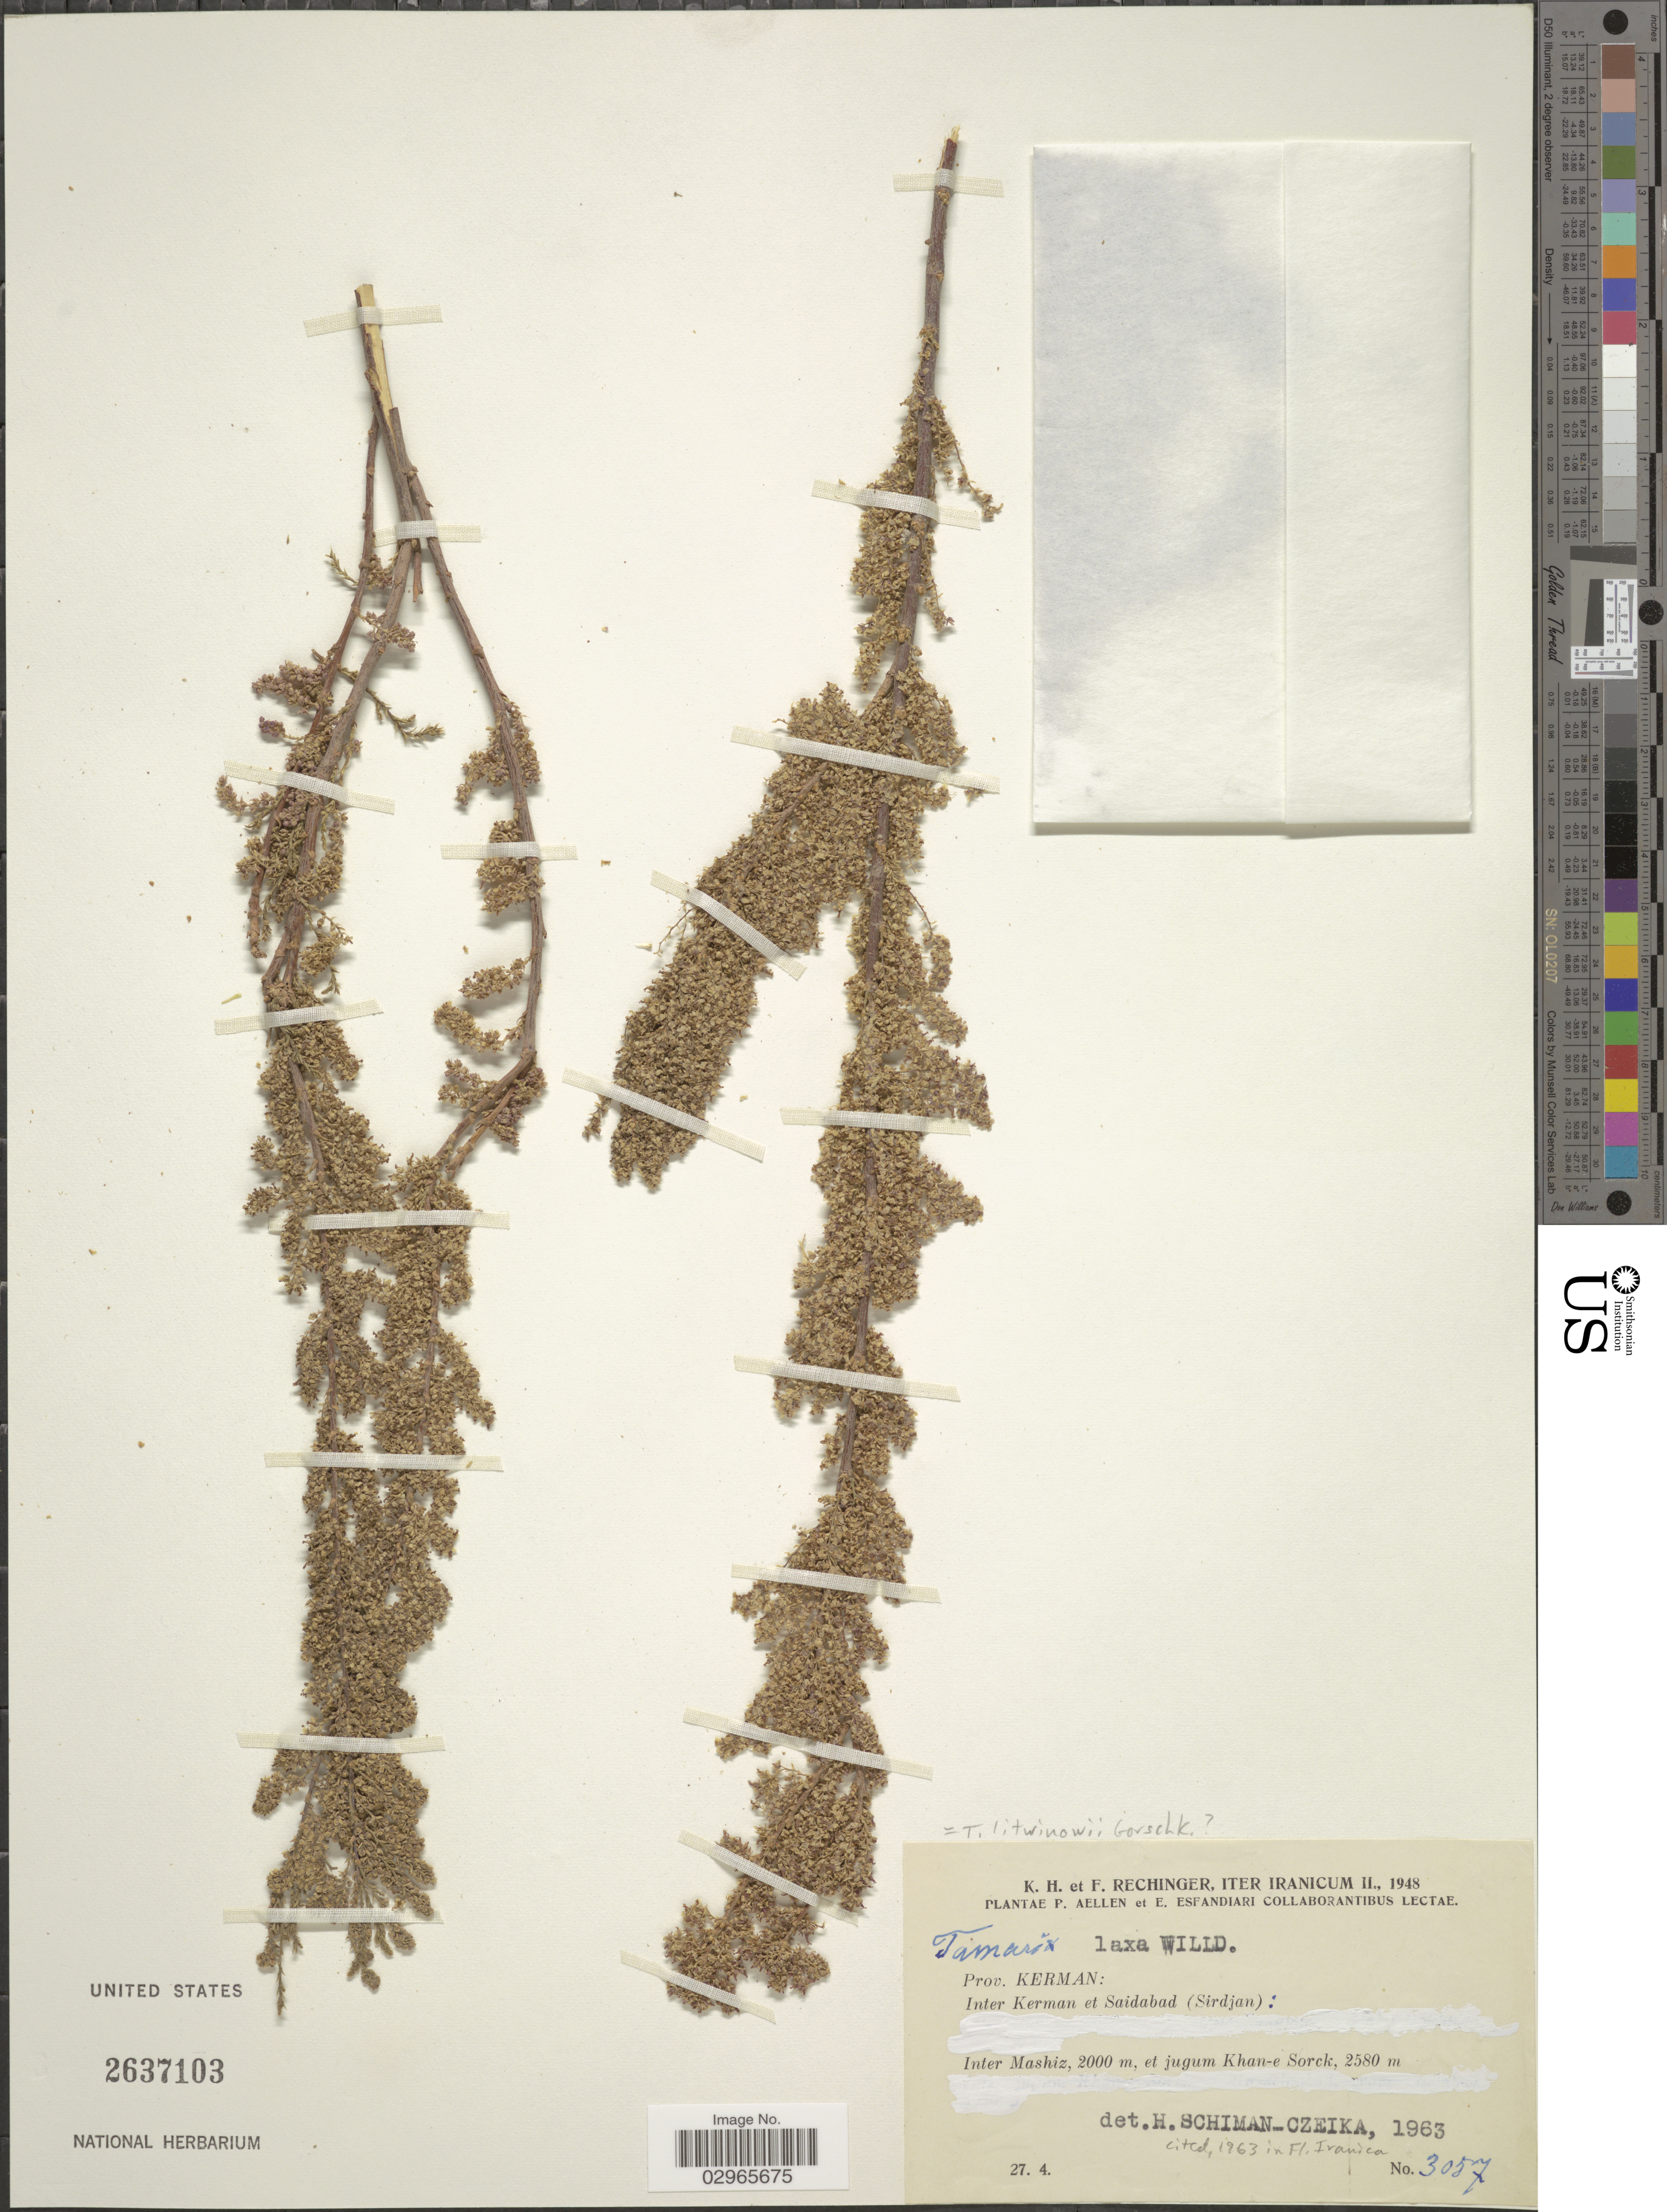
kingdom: Plantae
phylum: Tracheophyta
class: Magnoliopsida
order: Caryophyllales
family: Tamaricaceae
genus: Tamarix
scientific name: Tamarix litwinowii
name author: Gorschk.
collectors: K. H. Rechinger & F. Rechinger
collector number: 3057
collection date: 1948-04-27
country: Iran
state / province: Kerman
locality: Iter Iranicum. Prov. Kerman: Inter Mashiz, et jugum Khan-e Sorck.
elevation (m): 2000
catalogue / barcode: US 2637103